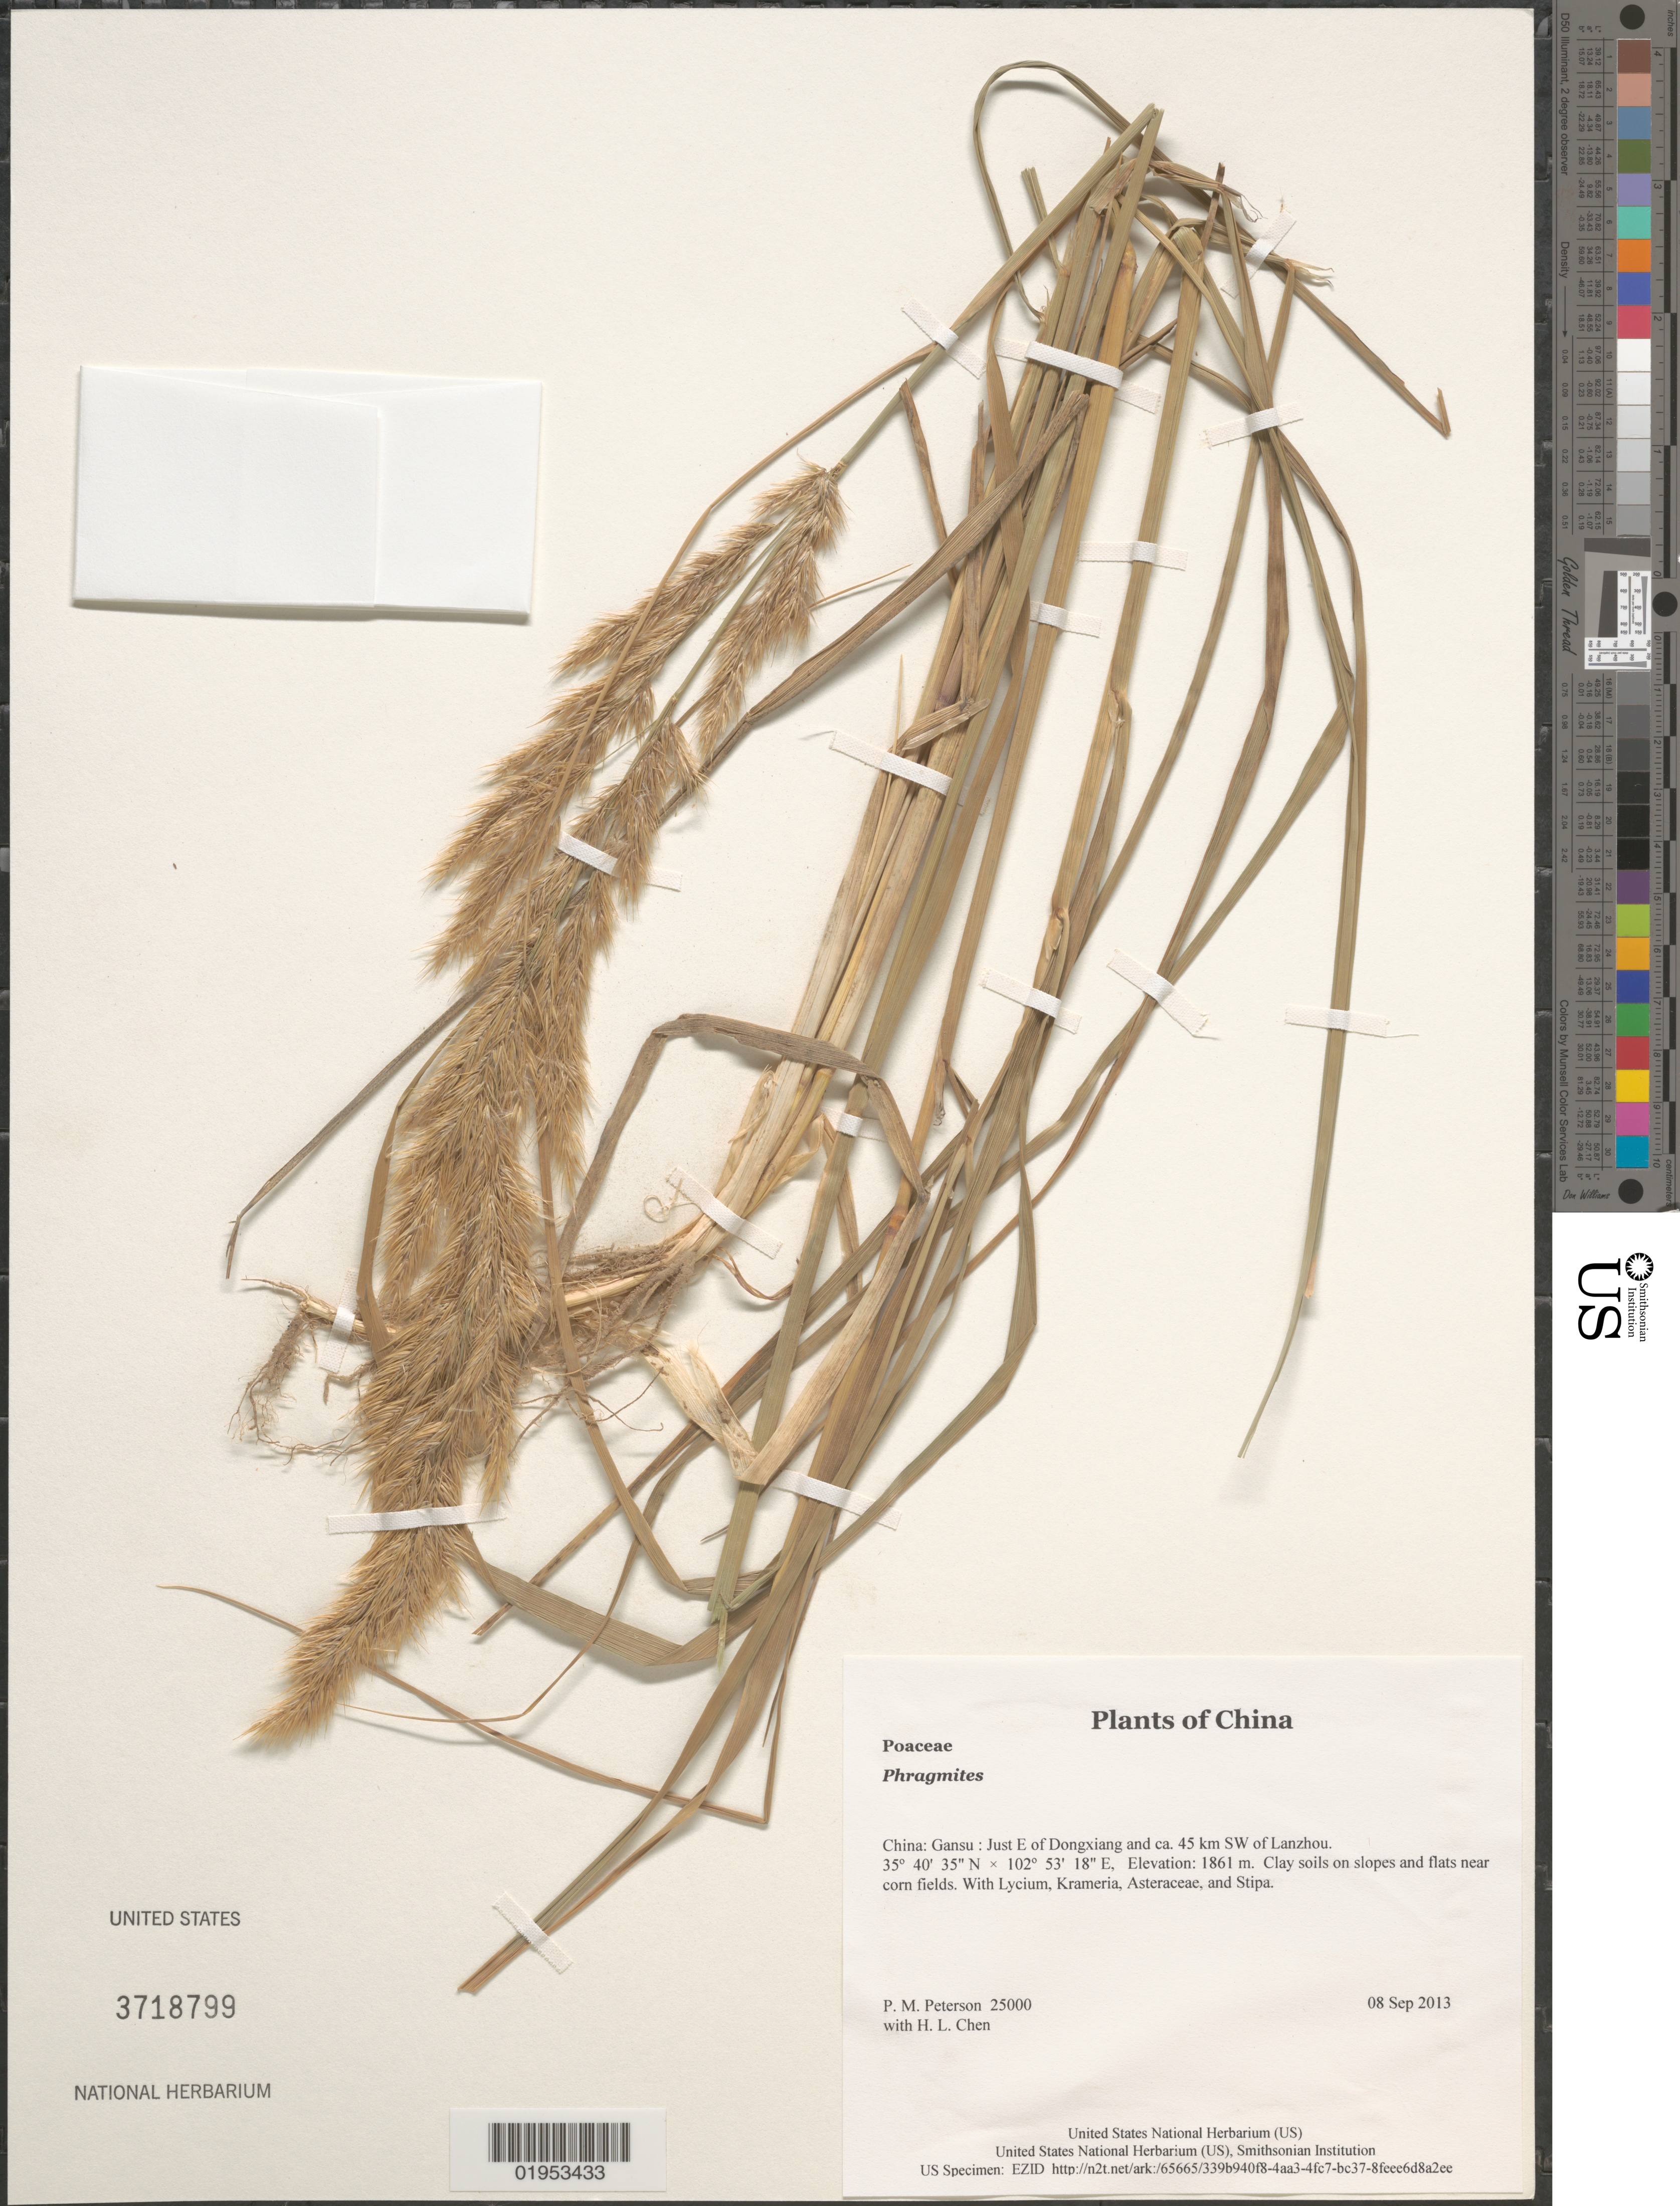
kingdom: Plantae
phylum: Tracheophyta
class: Liliopsida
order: Poales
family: Poaceae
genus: Phragmites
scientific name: Phragmites sp.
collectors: P. M. Peterson & H. L. Chen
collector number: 25000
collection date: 2013-09-08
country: China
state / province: Gansu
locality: Just E of Dongxiang and ca. 45 km SW of Lanzhou.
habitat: Clay soils on slopes and flats near corn fields.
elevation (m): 1861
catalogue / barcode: US 3718799